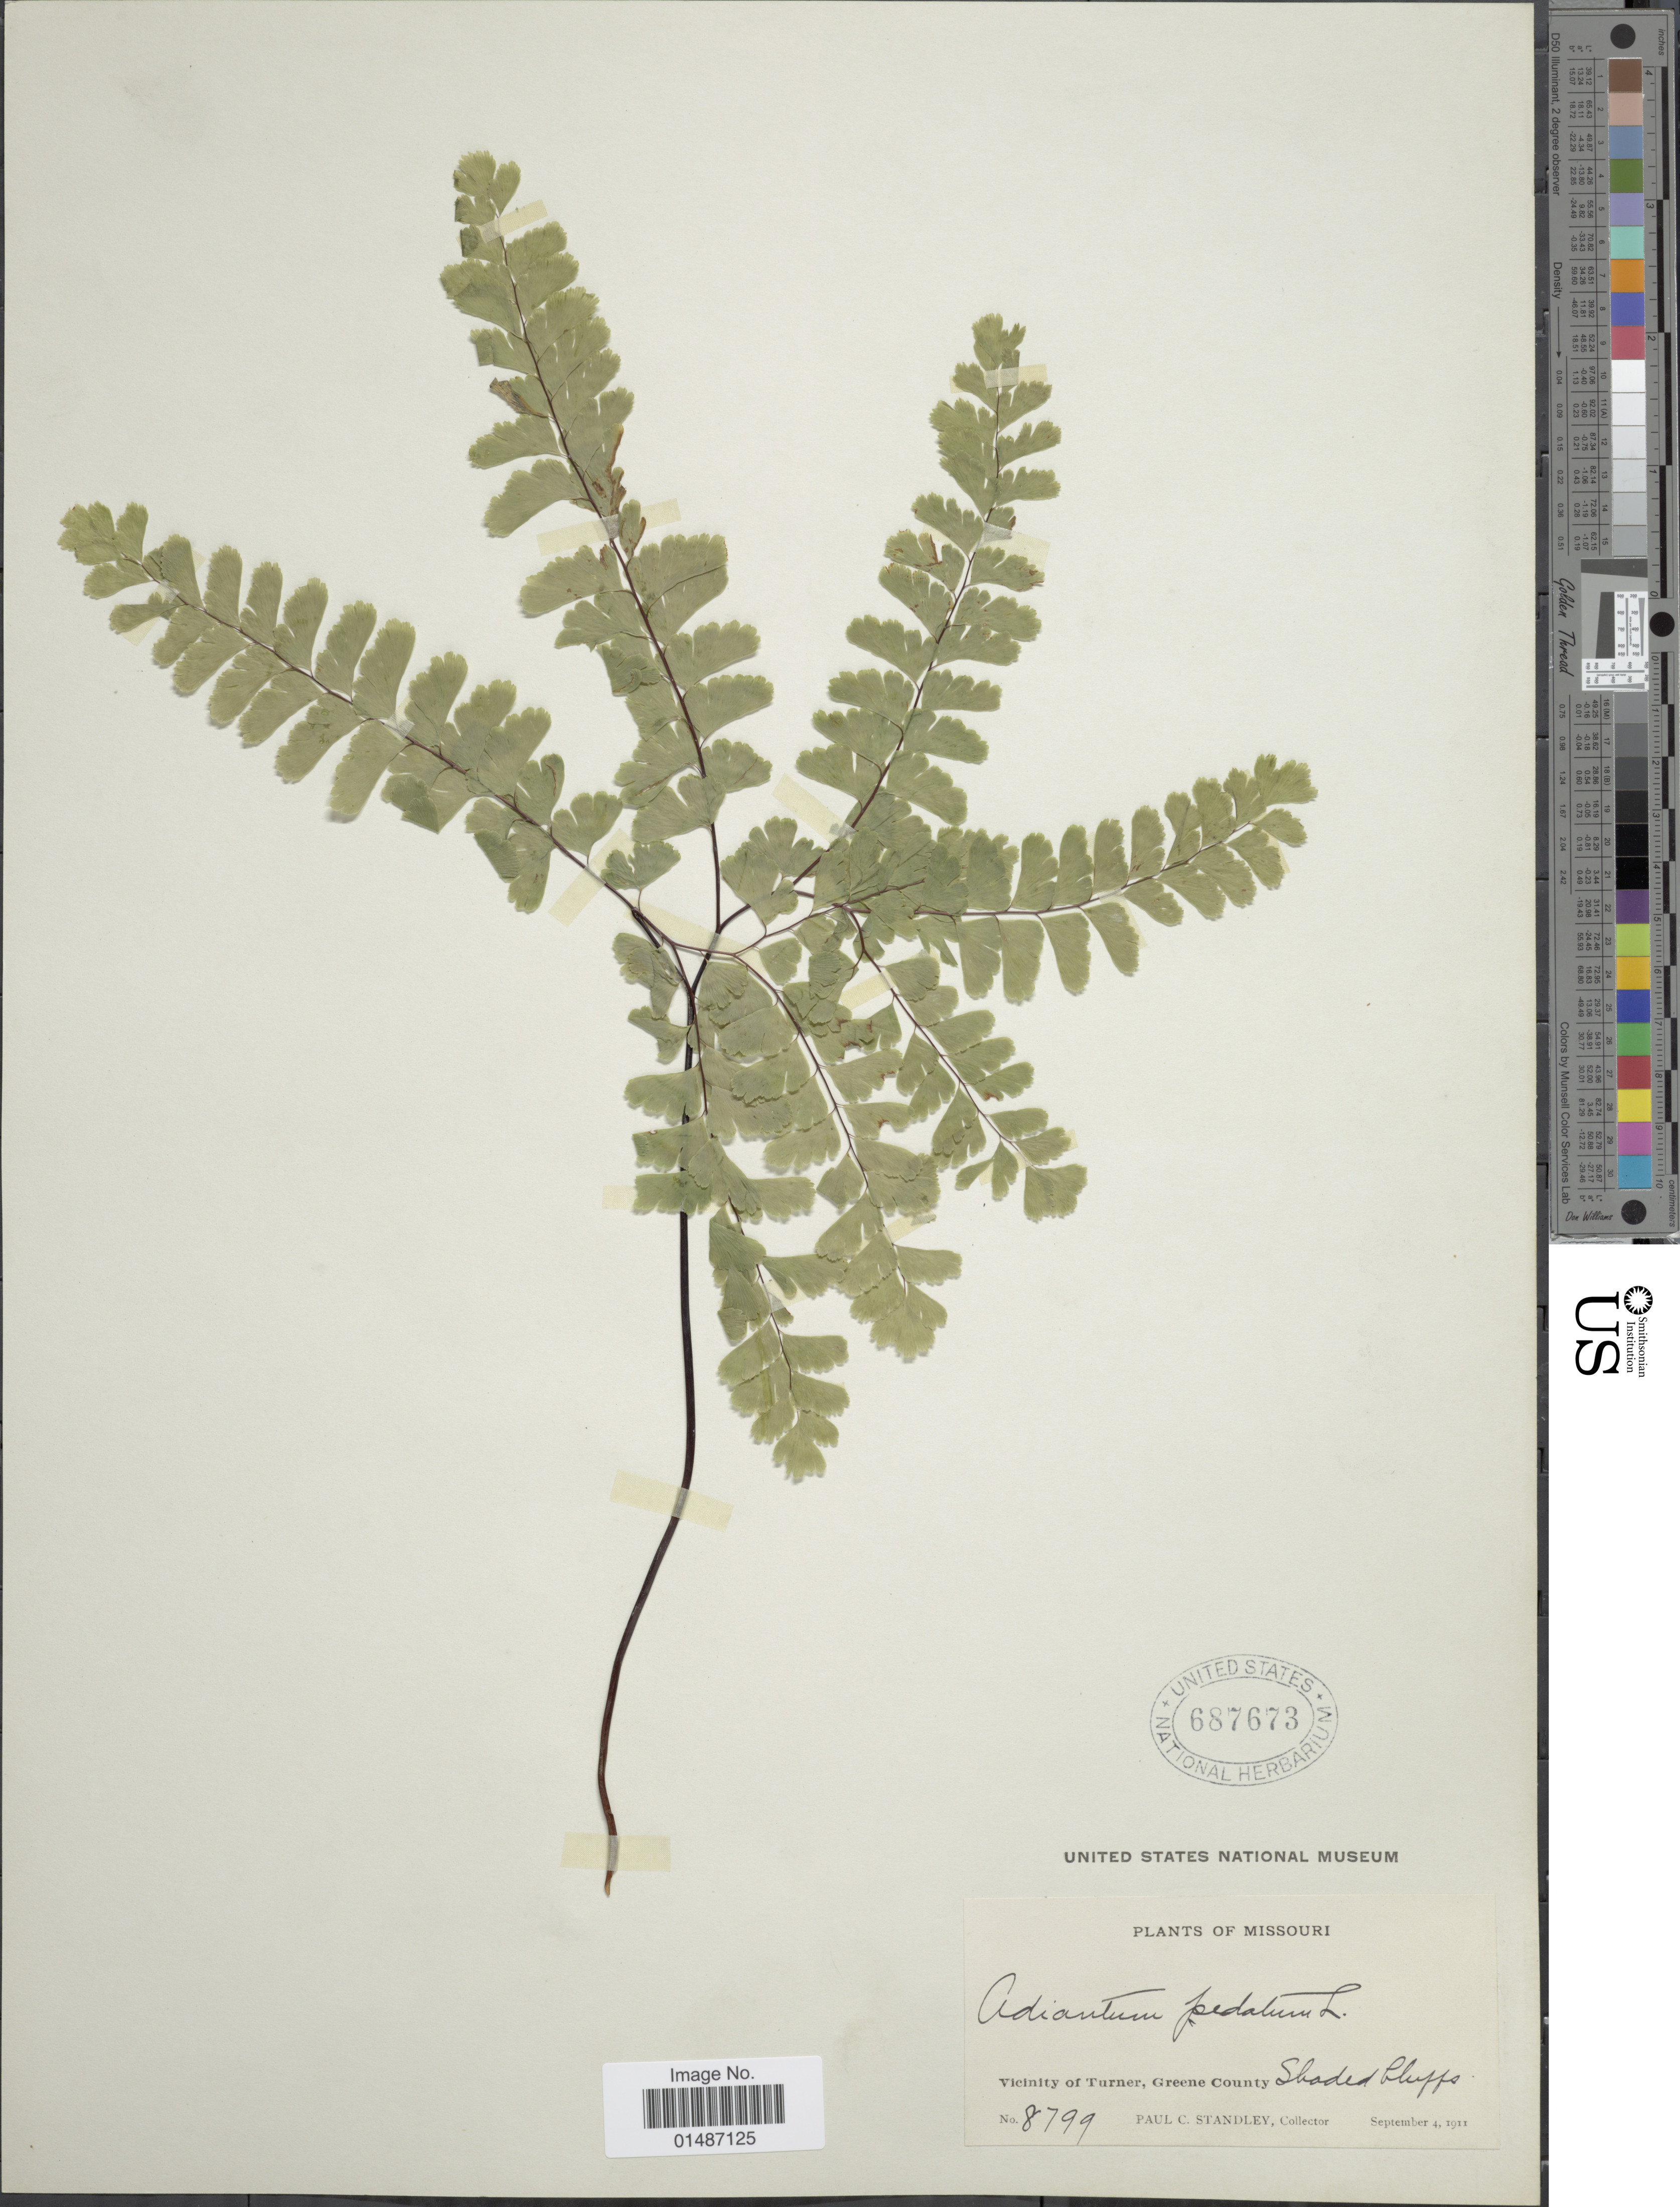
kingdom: Plantae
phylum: Tracheophyta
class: Polypodiopsida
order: Polypodiales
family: Pteridaceae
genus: Adiantum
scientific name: Adiantum pedatum var. pedatum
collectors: P. C. Standley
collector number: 8799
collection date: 1911-09-04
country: United States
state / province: Missouri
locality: Vicinity of Turner, Greene County. Shaded bluffs.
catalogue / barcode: US 687673